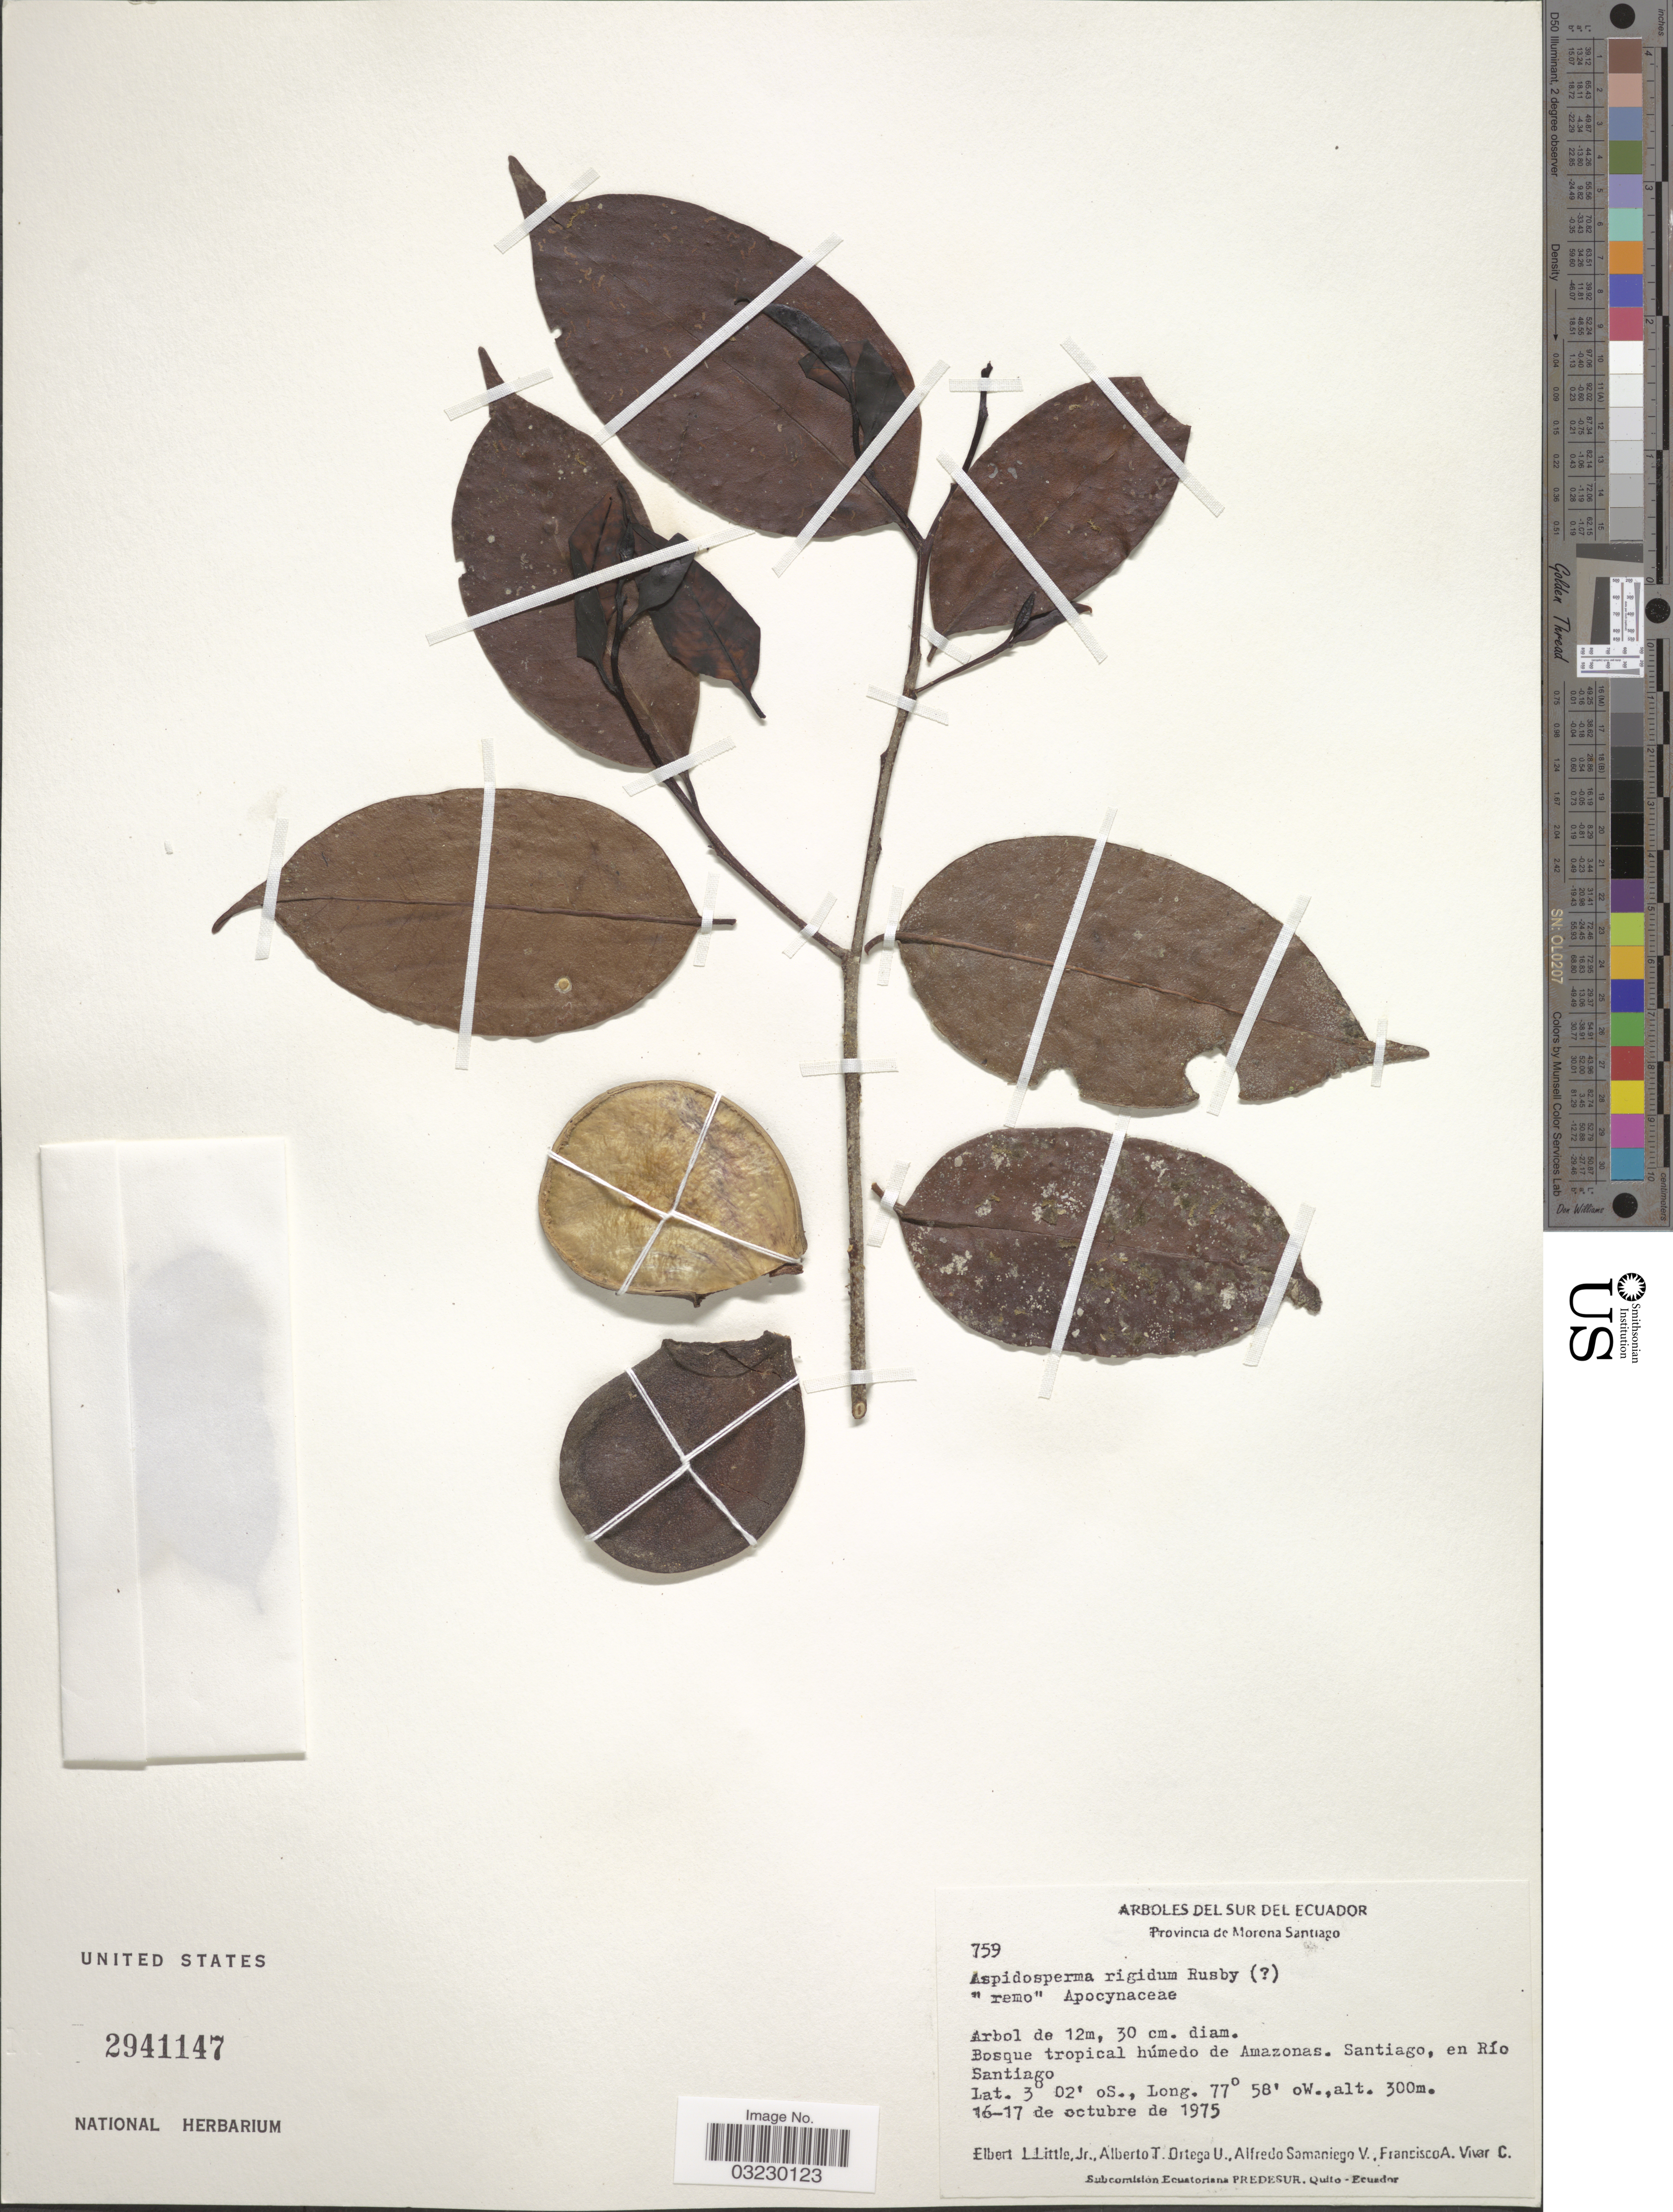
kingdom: Plantae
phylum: Tracheophyta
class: Magnoliopsida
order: Gentianales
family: Apocynaceae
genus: Aspidosperma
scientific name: Aspidosperma rigidum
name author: Rusby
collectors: E. L. Little, A. T. Ortega U., A. V. Samaniego & F. A. Vivar C.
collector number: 759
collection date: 1975-10-16/1975-10-17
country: Ecuador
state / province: Morona-Santiago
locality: Sur del Ecuador. Bosque tropical húmedo de Amazonas. Santiago, en Río Santiago.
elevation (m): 300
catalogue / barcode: US 2941147